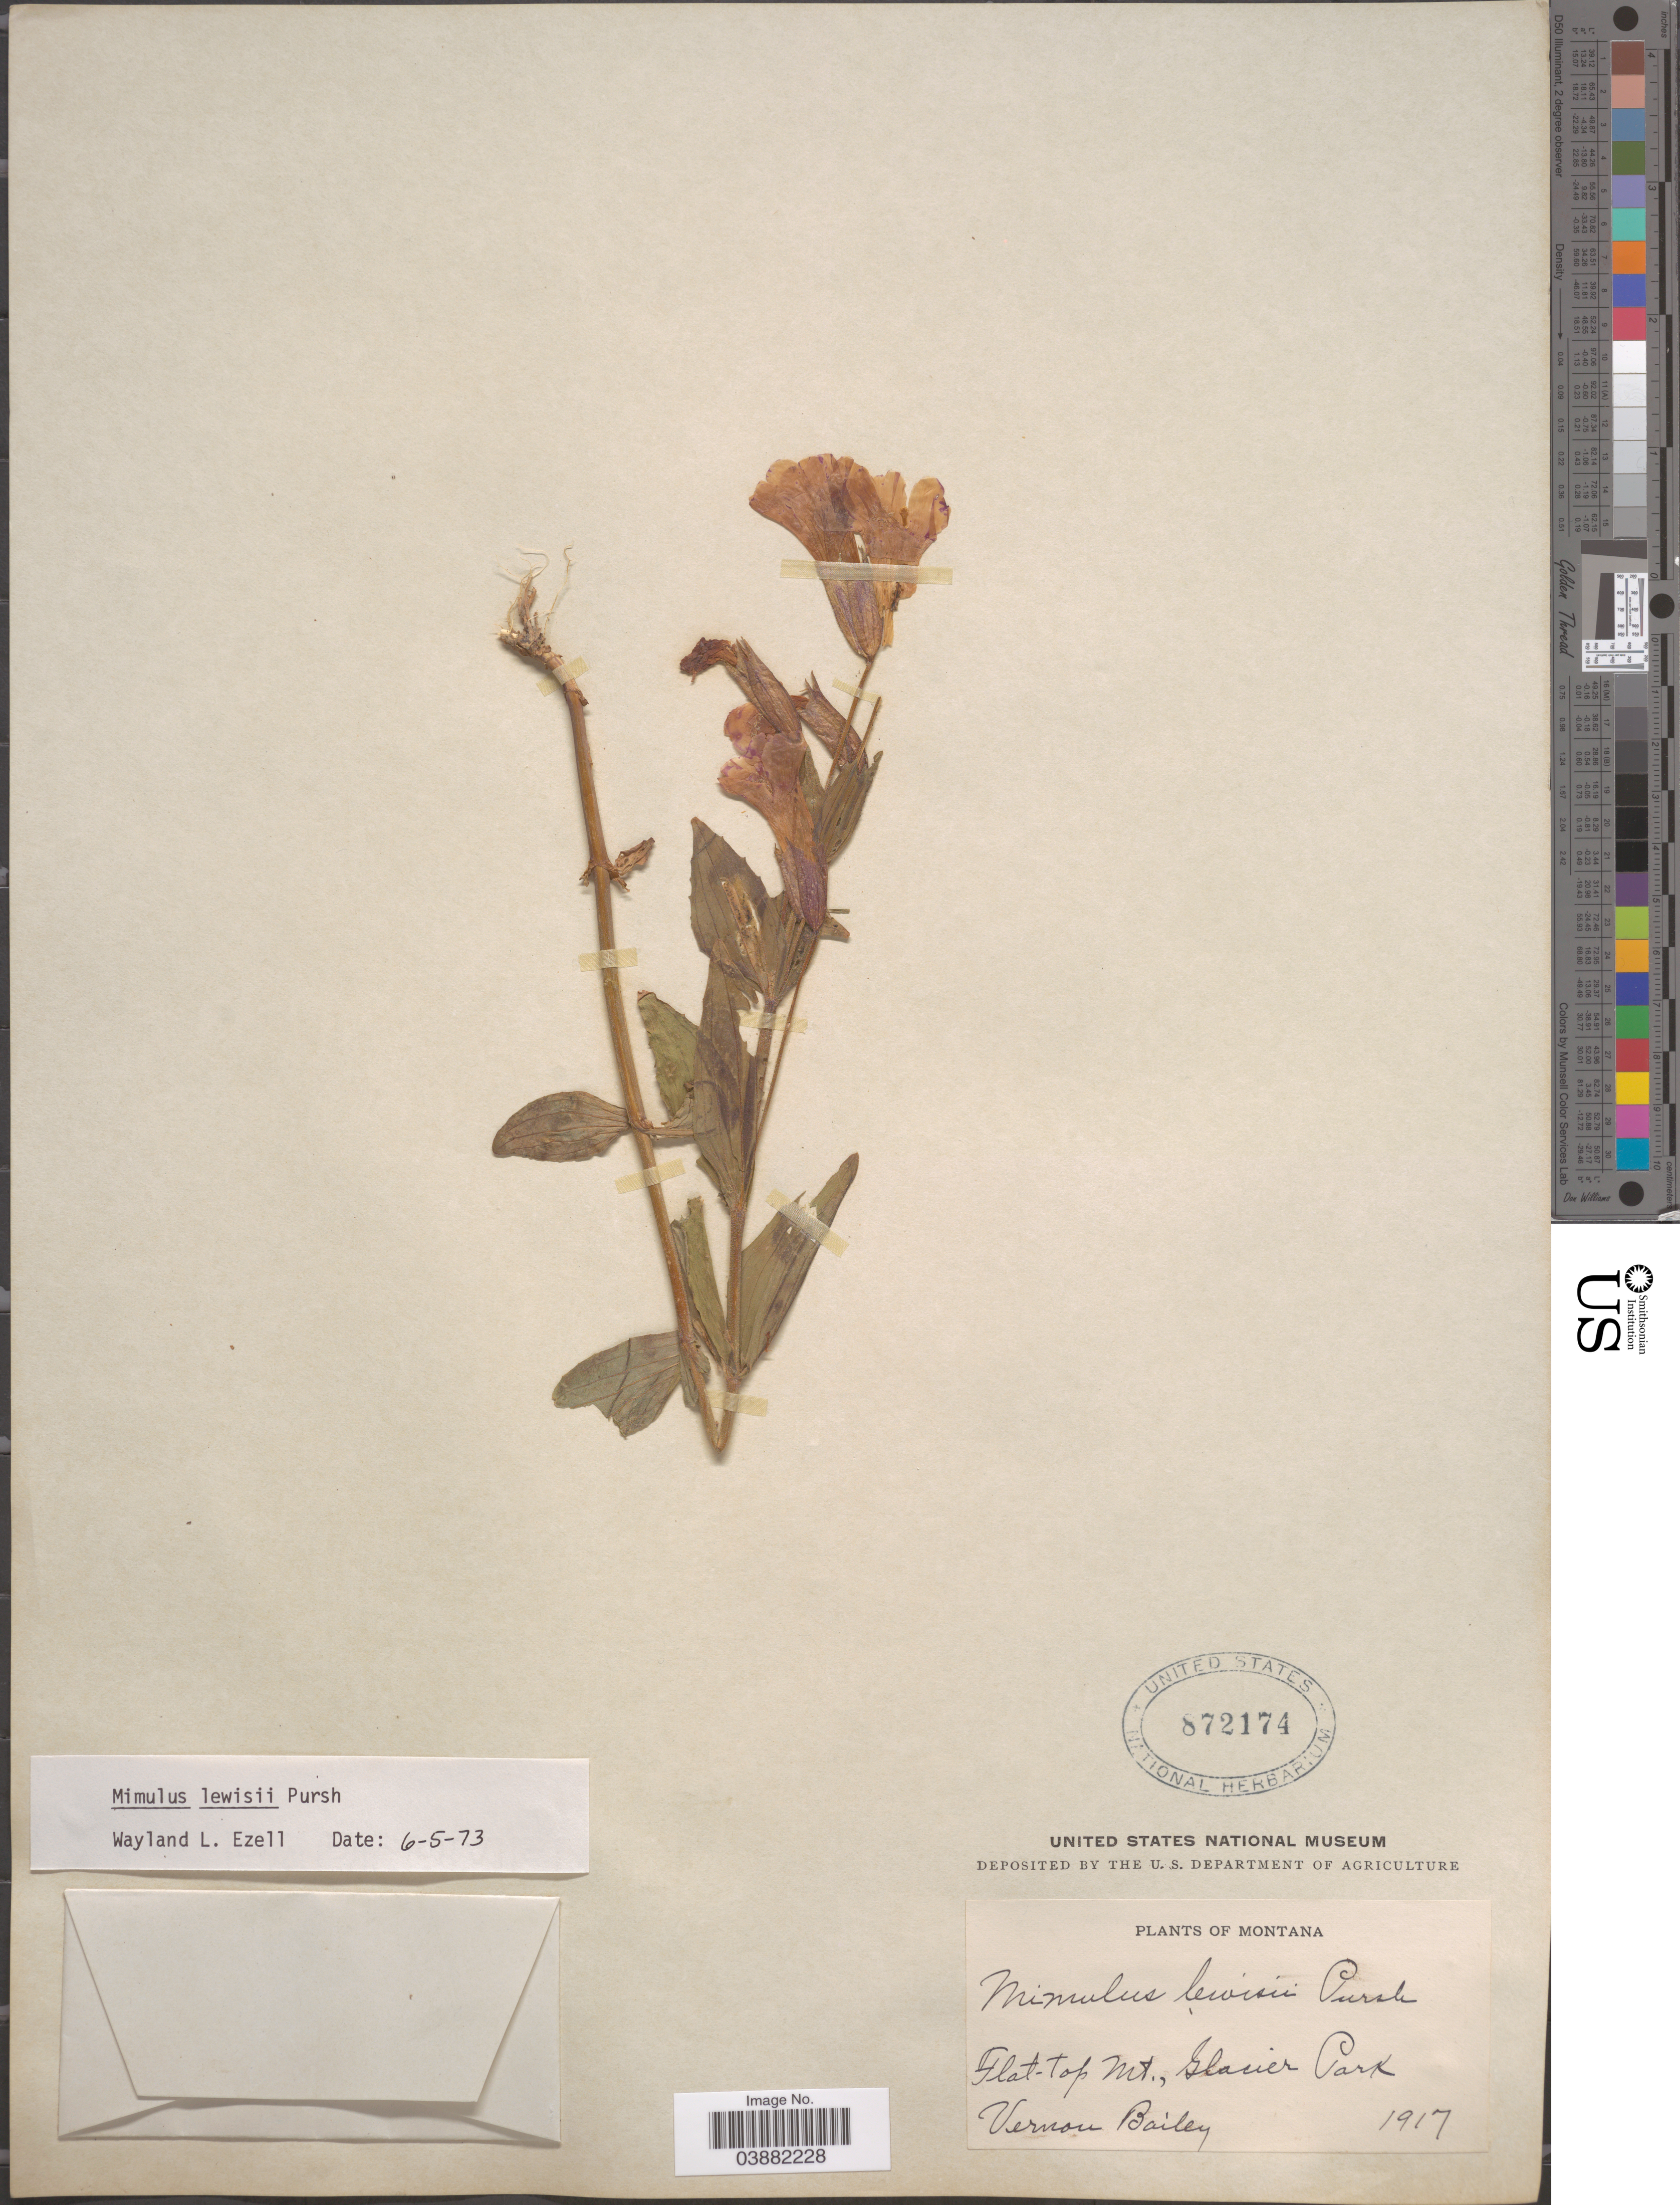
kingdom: Plantae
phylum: Tracheophyta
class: Magnoliopsida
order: Lamiales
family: Phrymaceae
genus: Mimulus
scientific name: Mimulus lewisii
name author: Pursh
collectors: V. O. Bailey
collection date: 1917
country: United States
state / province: Montana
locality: Flat-Top Mt., Glacier Park.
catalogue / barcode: US 872174